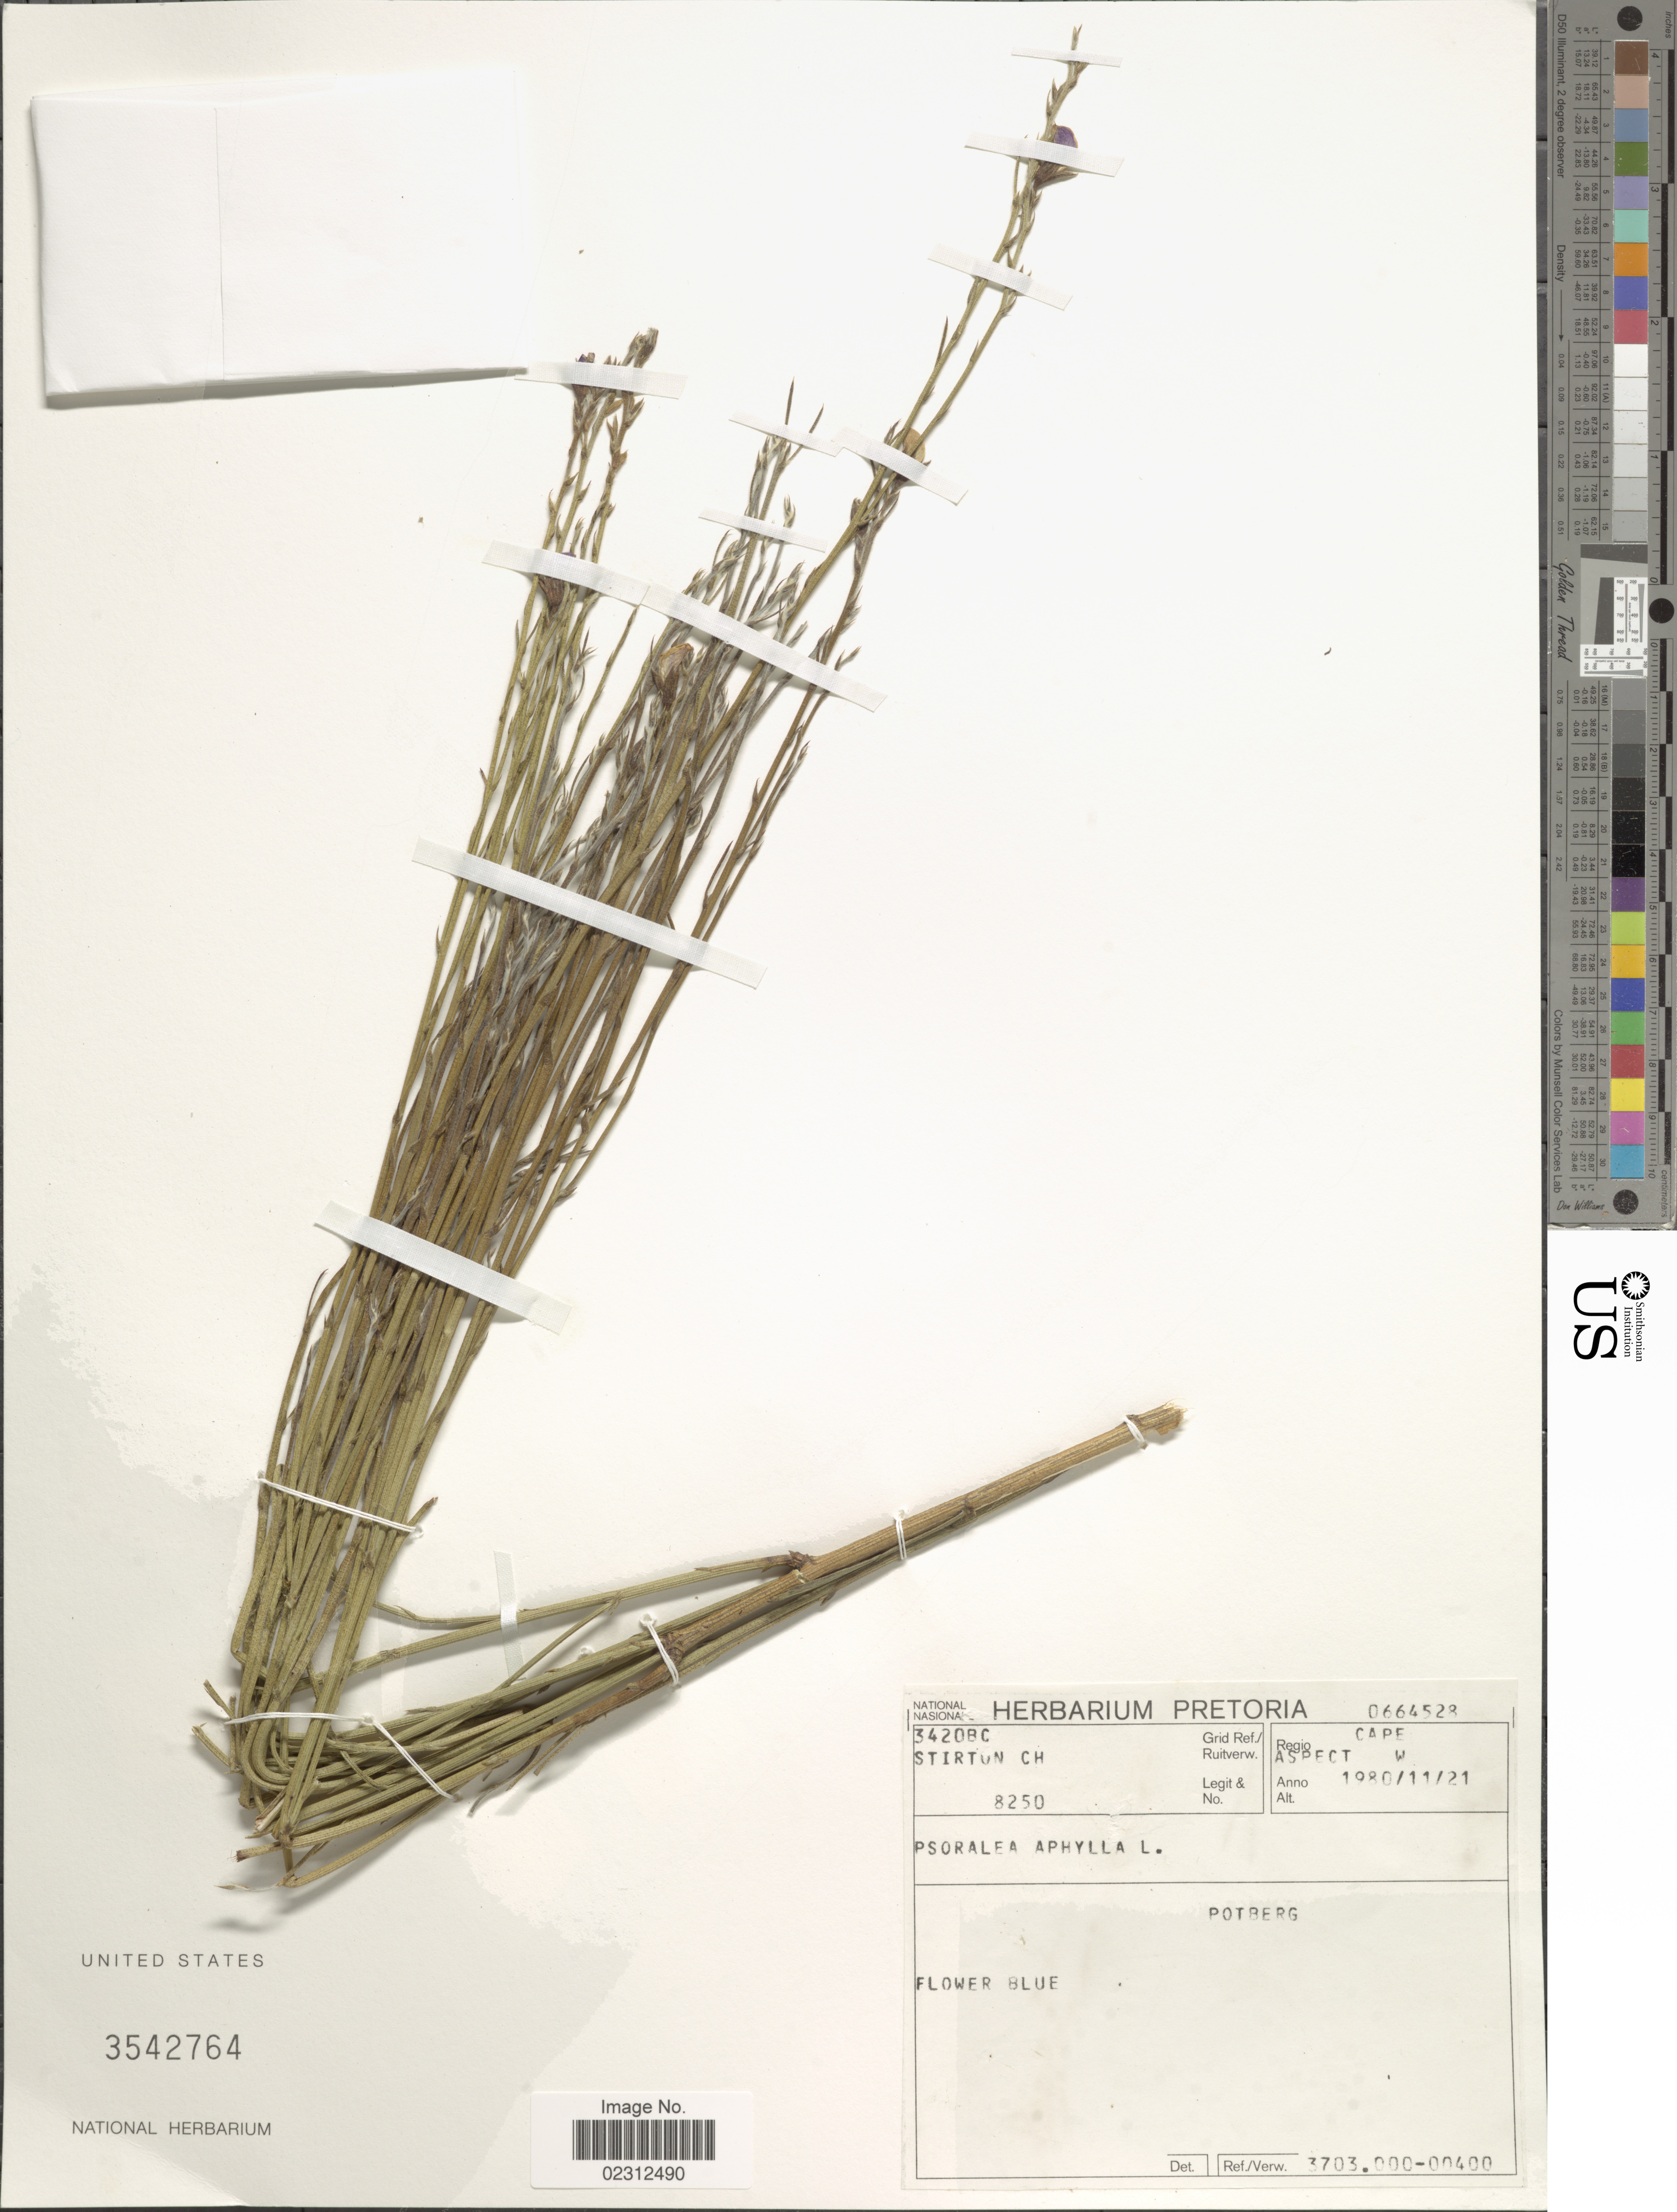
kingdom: Plantae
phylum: Tracheophyta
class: Magnoliopsida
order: Fabales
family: Fabaceae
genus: Psoralea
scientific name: Psoralea aphylla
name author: L.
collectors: C. H. Stirton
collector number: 8250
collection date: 1980-11-21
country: South Africa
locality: Cape, Potberg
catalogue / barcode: US 3542764